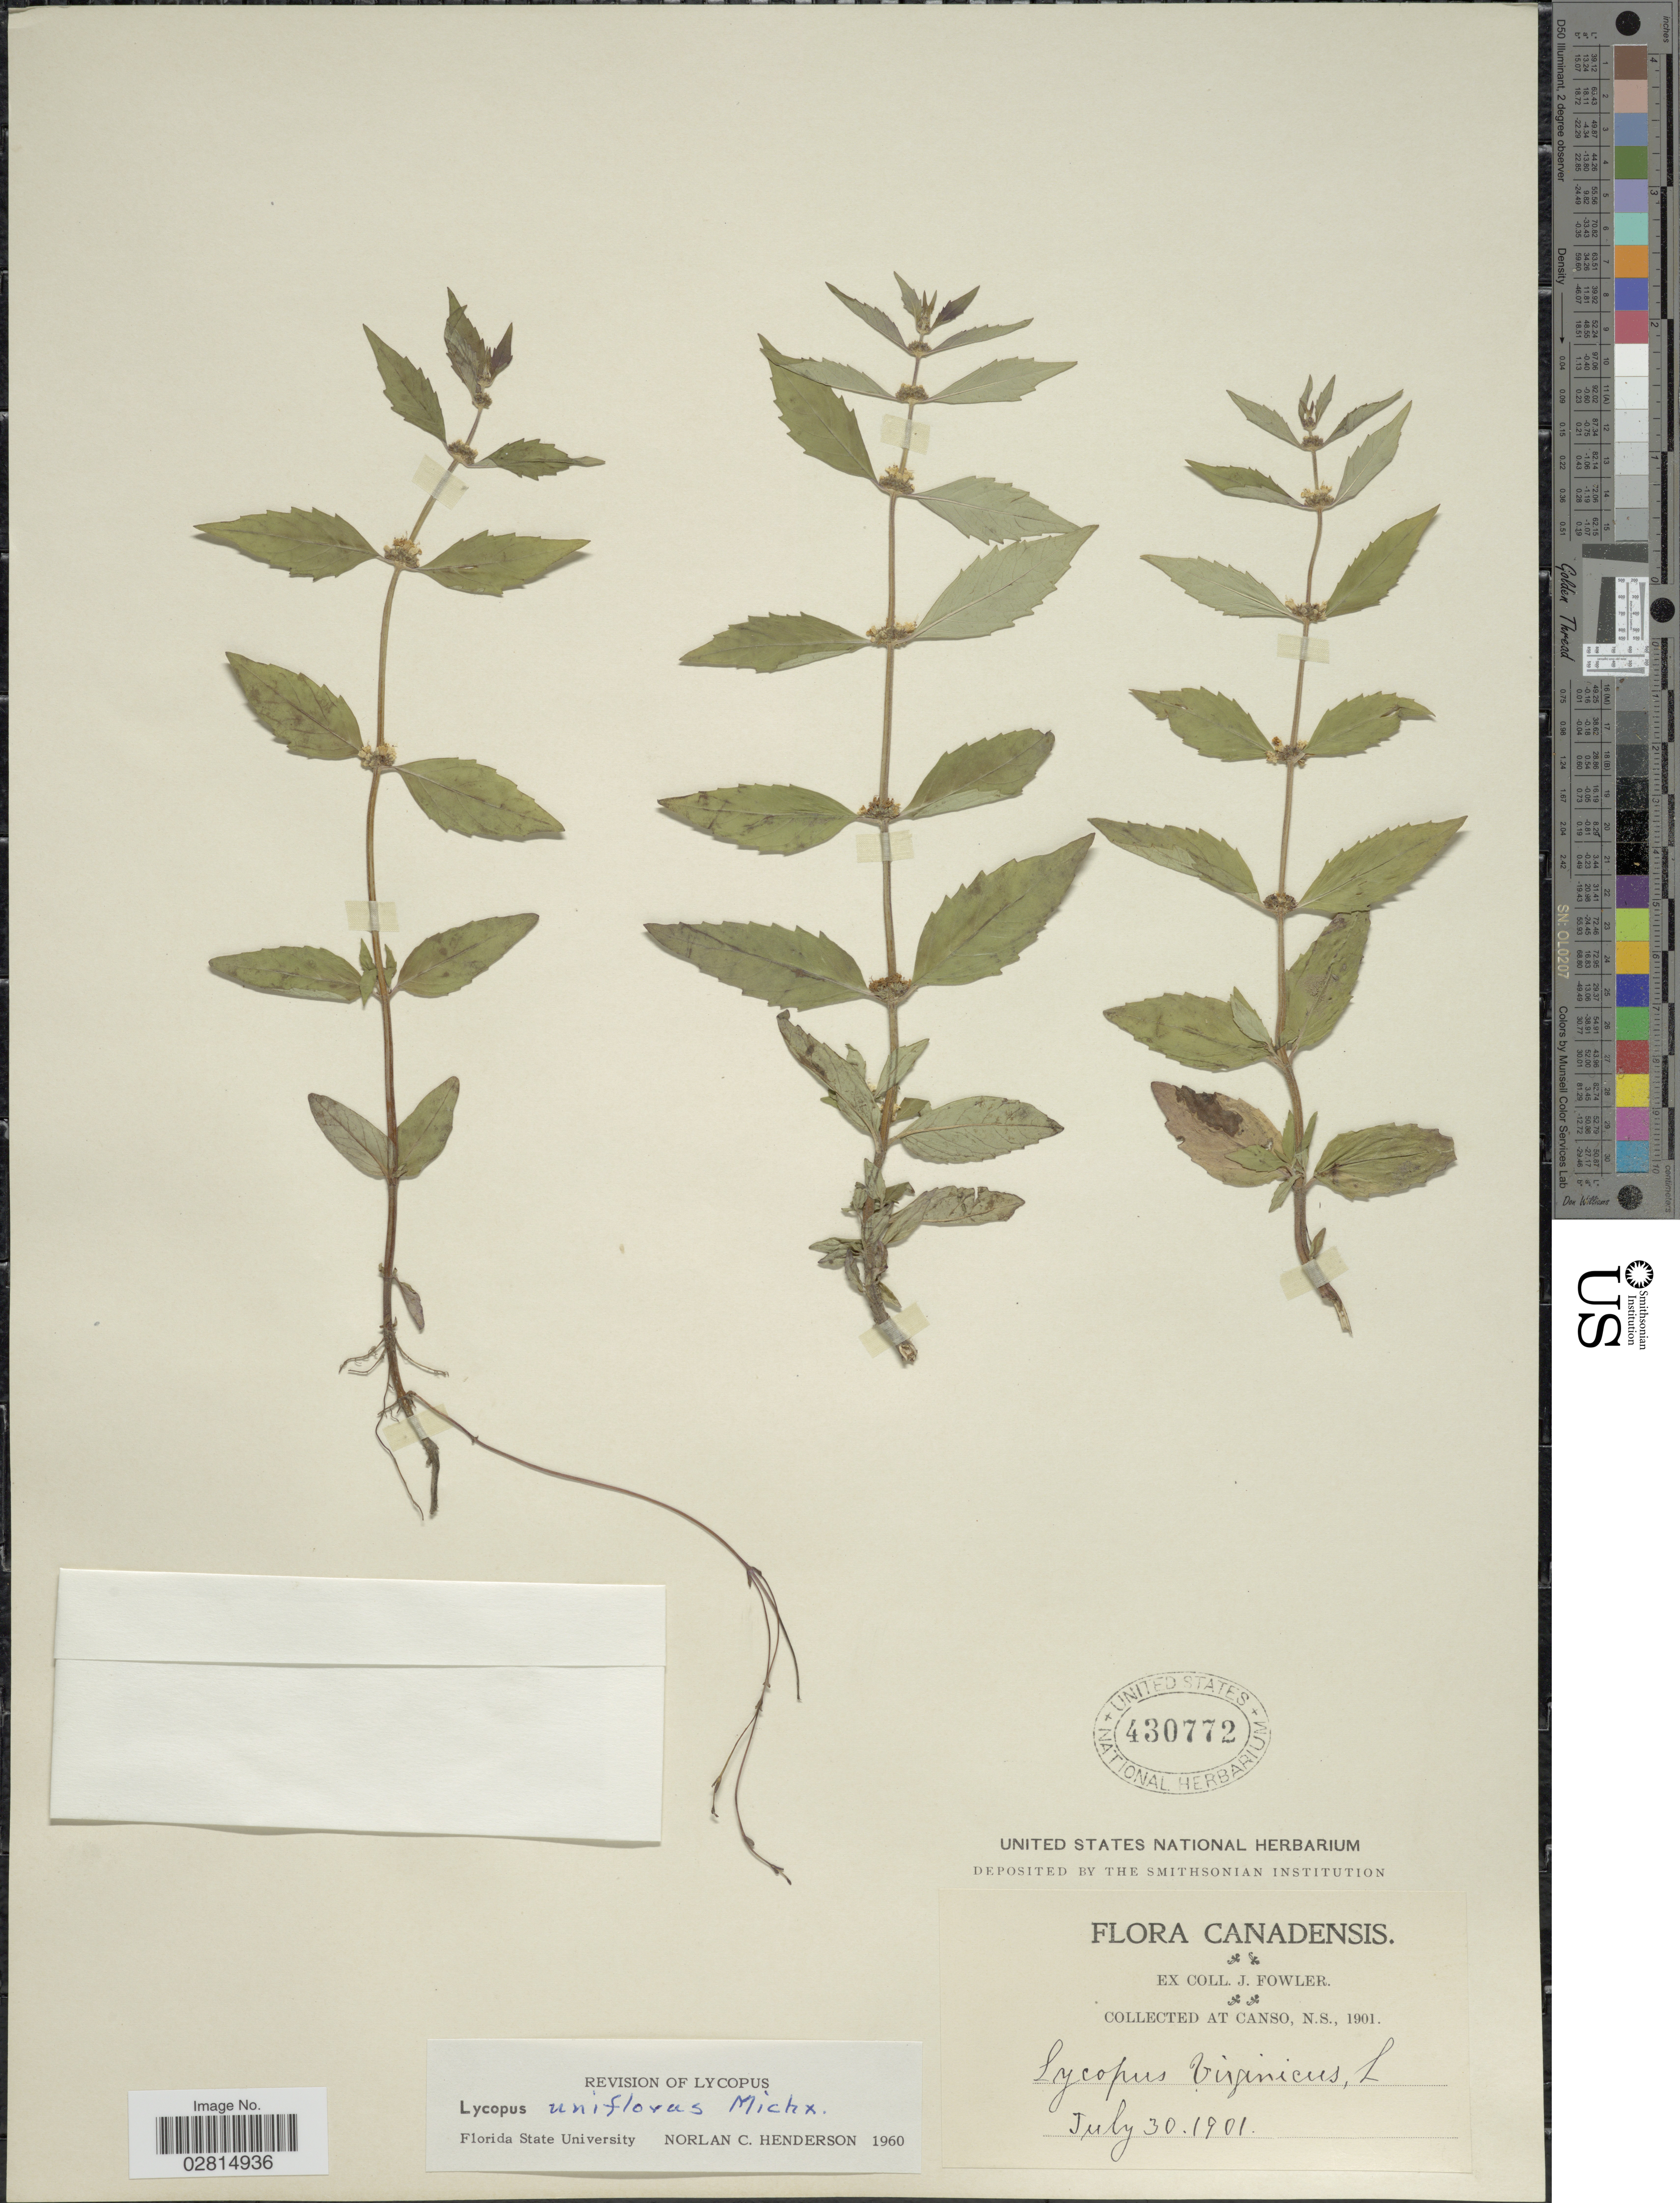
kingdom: Plantae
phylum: Tracheophyta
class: Magnoliopsida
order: Lamiales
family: Lamiaceae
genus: Lycopus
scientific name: Lycopus uniflorus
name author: Michx.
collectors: J. P. Fowler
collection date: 1901-07-30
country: Canada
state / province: Nova Scotia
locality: Canso, N.S.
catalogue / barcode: US 430772